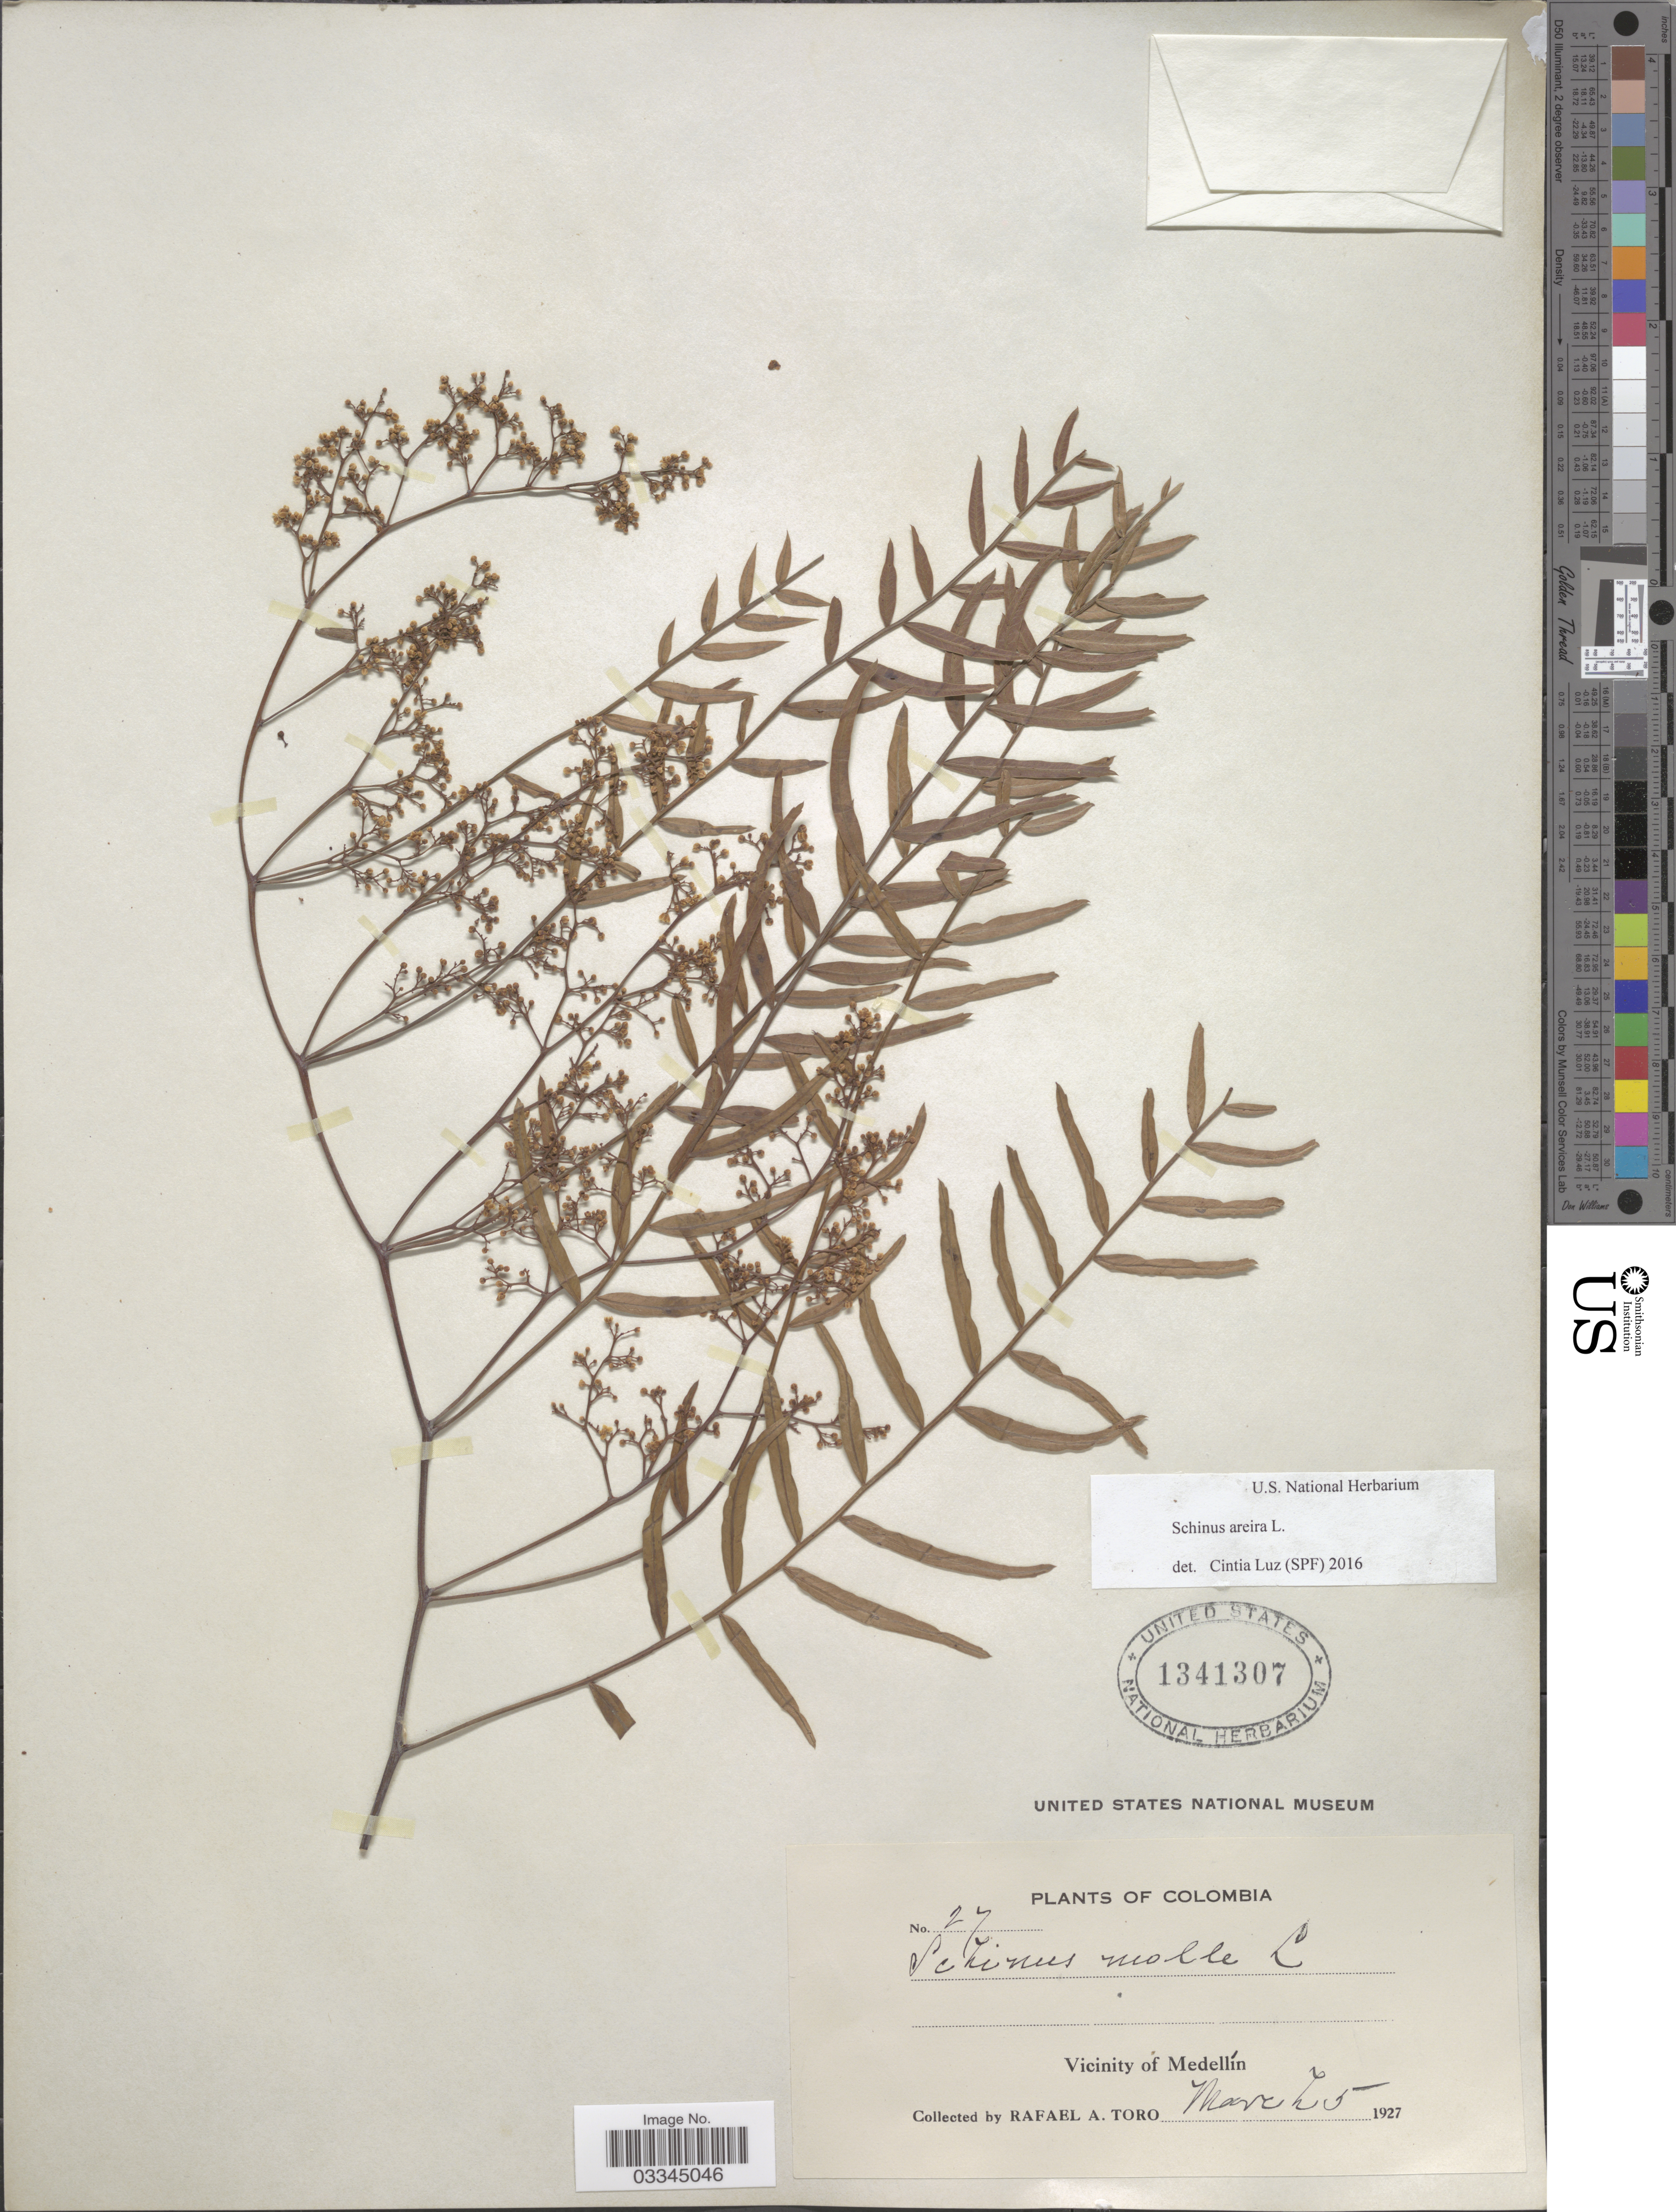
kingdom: Plantae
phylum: Tracheophyta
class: Magnoliopsida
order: Sapindales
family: Anacardiaceae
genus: Schinus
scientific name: Schinus areira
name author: L.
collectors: R. A. Toro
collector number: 27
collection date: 1927-03-05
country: Colombia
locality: Vicinity of Medellín.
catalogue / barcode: US 1341307